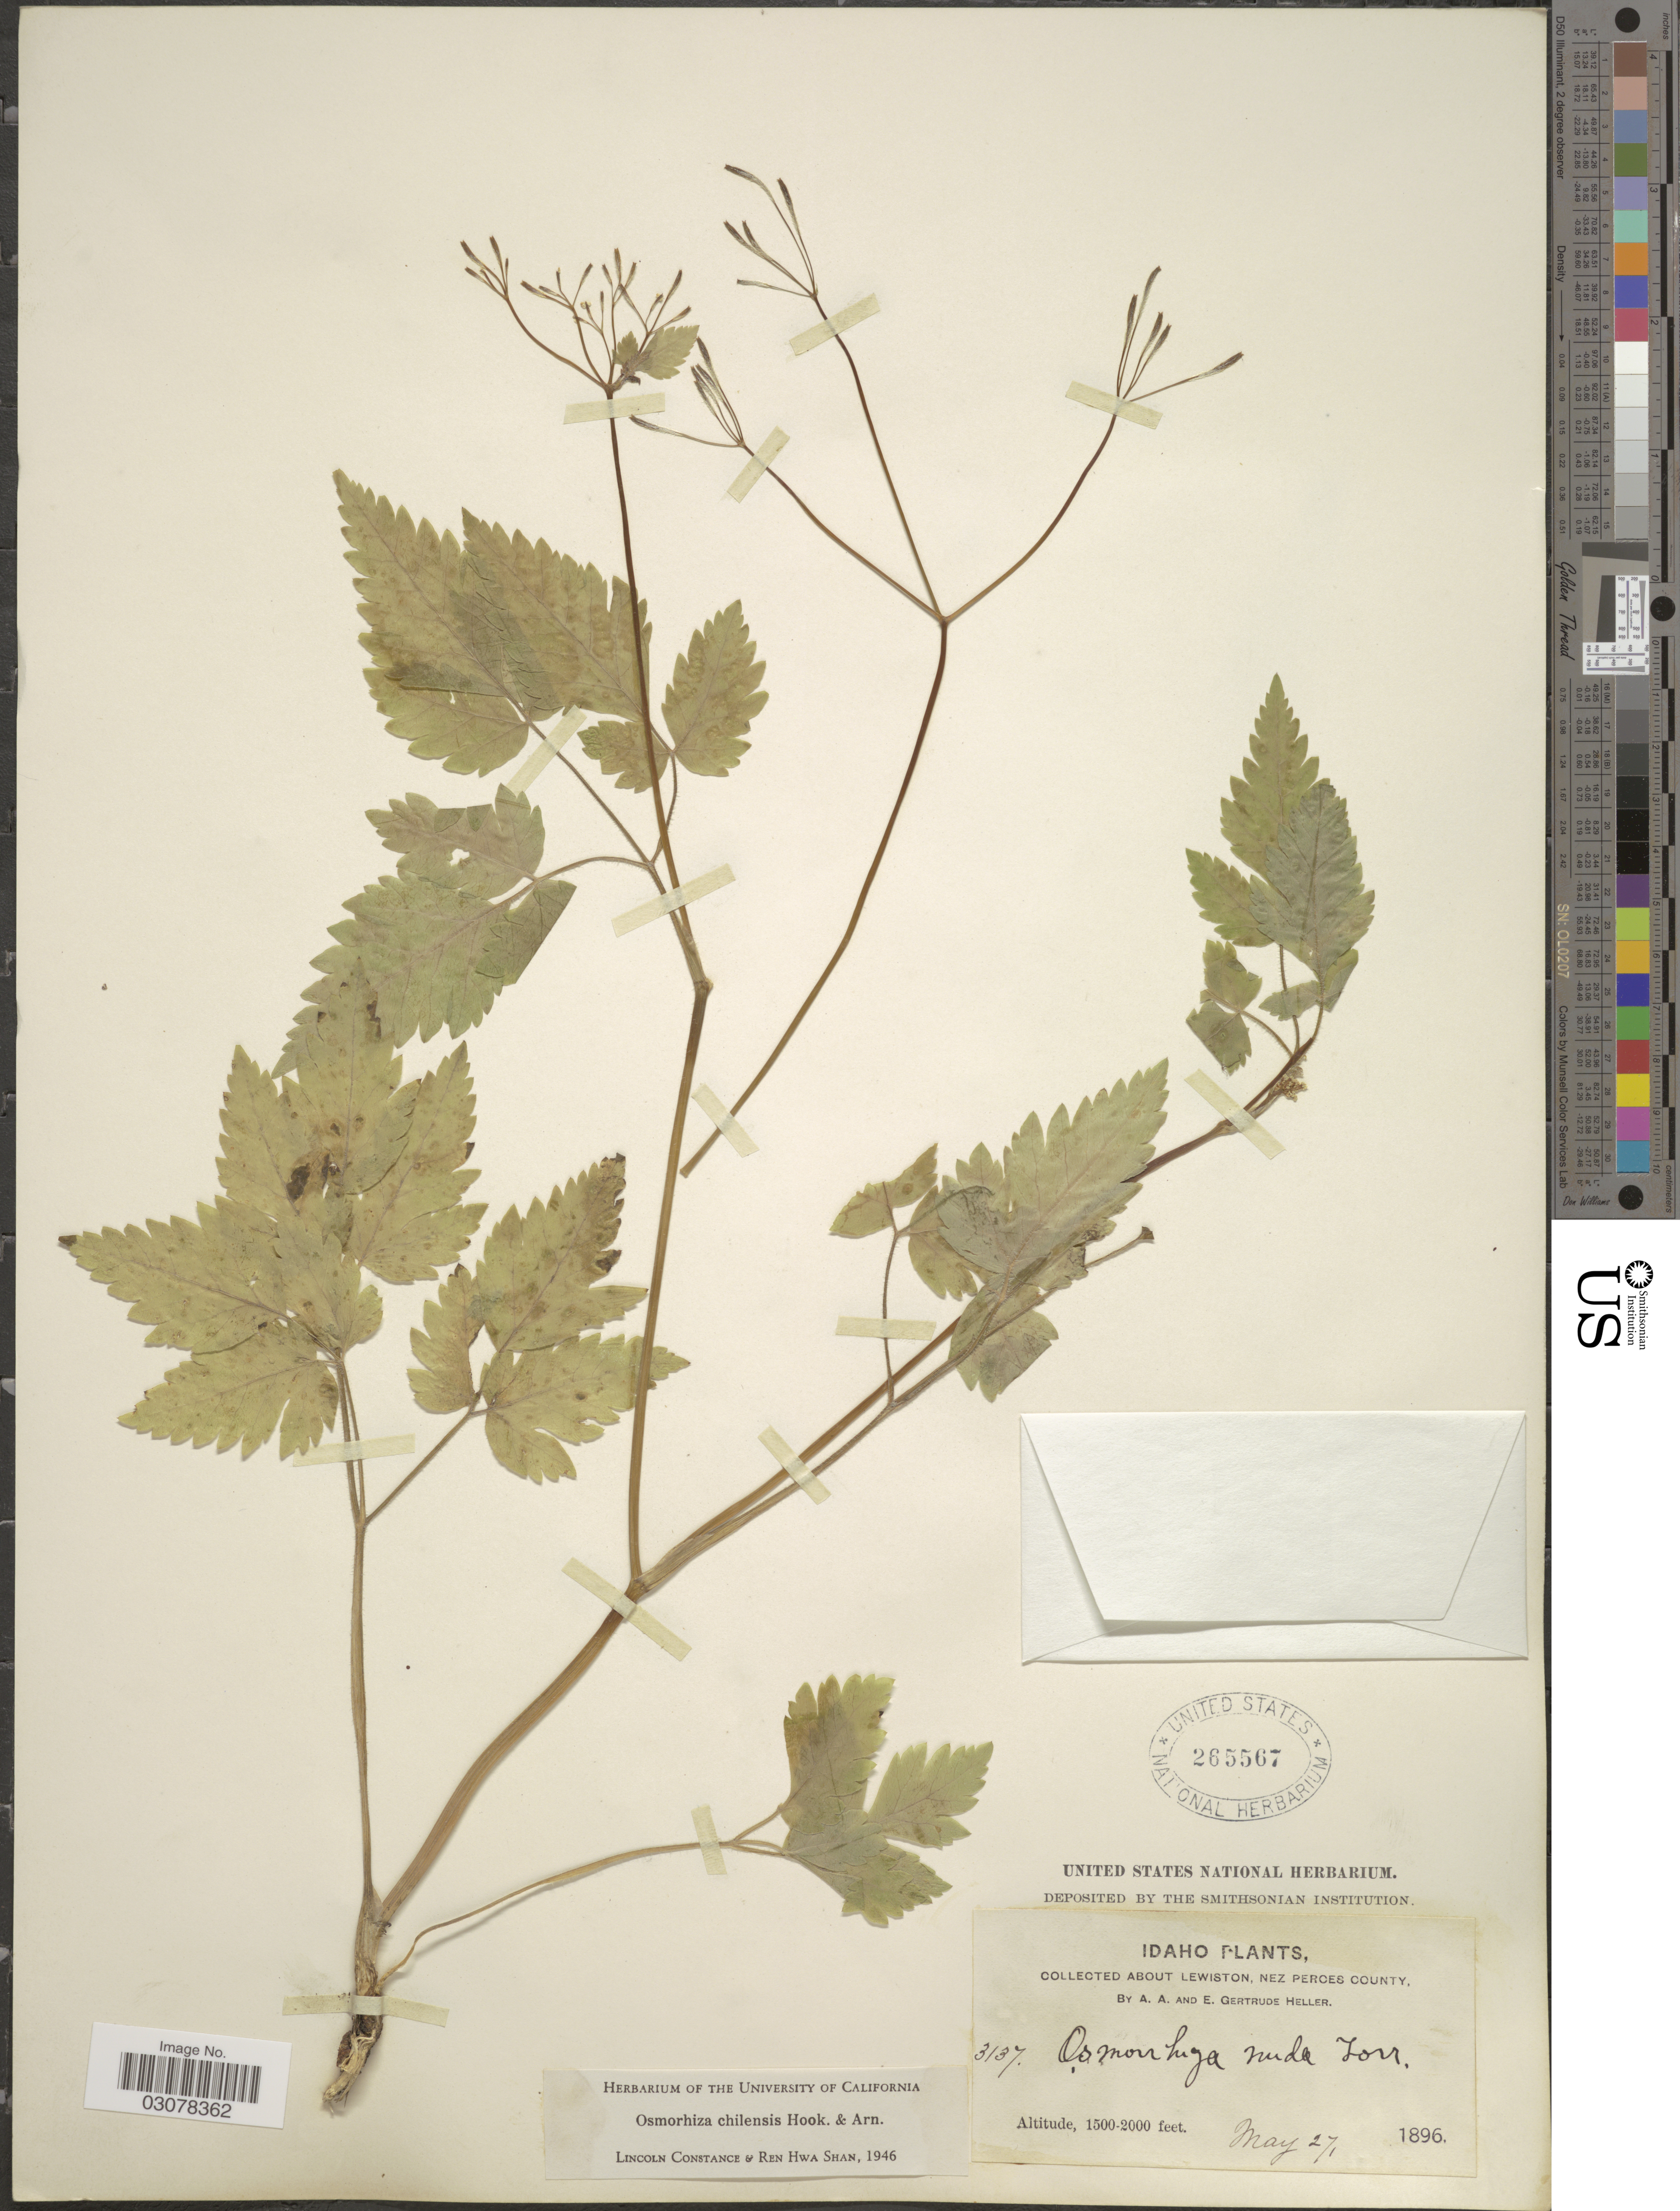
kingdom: Plantae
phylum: Tracheophyta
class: Magnoliopsida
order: Apiales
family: Apiaceae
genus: Osmorhiza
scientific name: Osmorhiza chilensis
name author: Hook. & Arn.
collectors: A. A. Heller & E. Gertrude Heller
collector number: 3137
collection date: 1896-05-27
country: United States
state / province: Idaho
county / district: Nez Perce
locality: About Lewiston.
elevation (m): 457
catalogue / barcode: US 265567